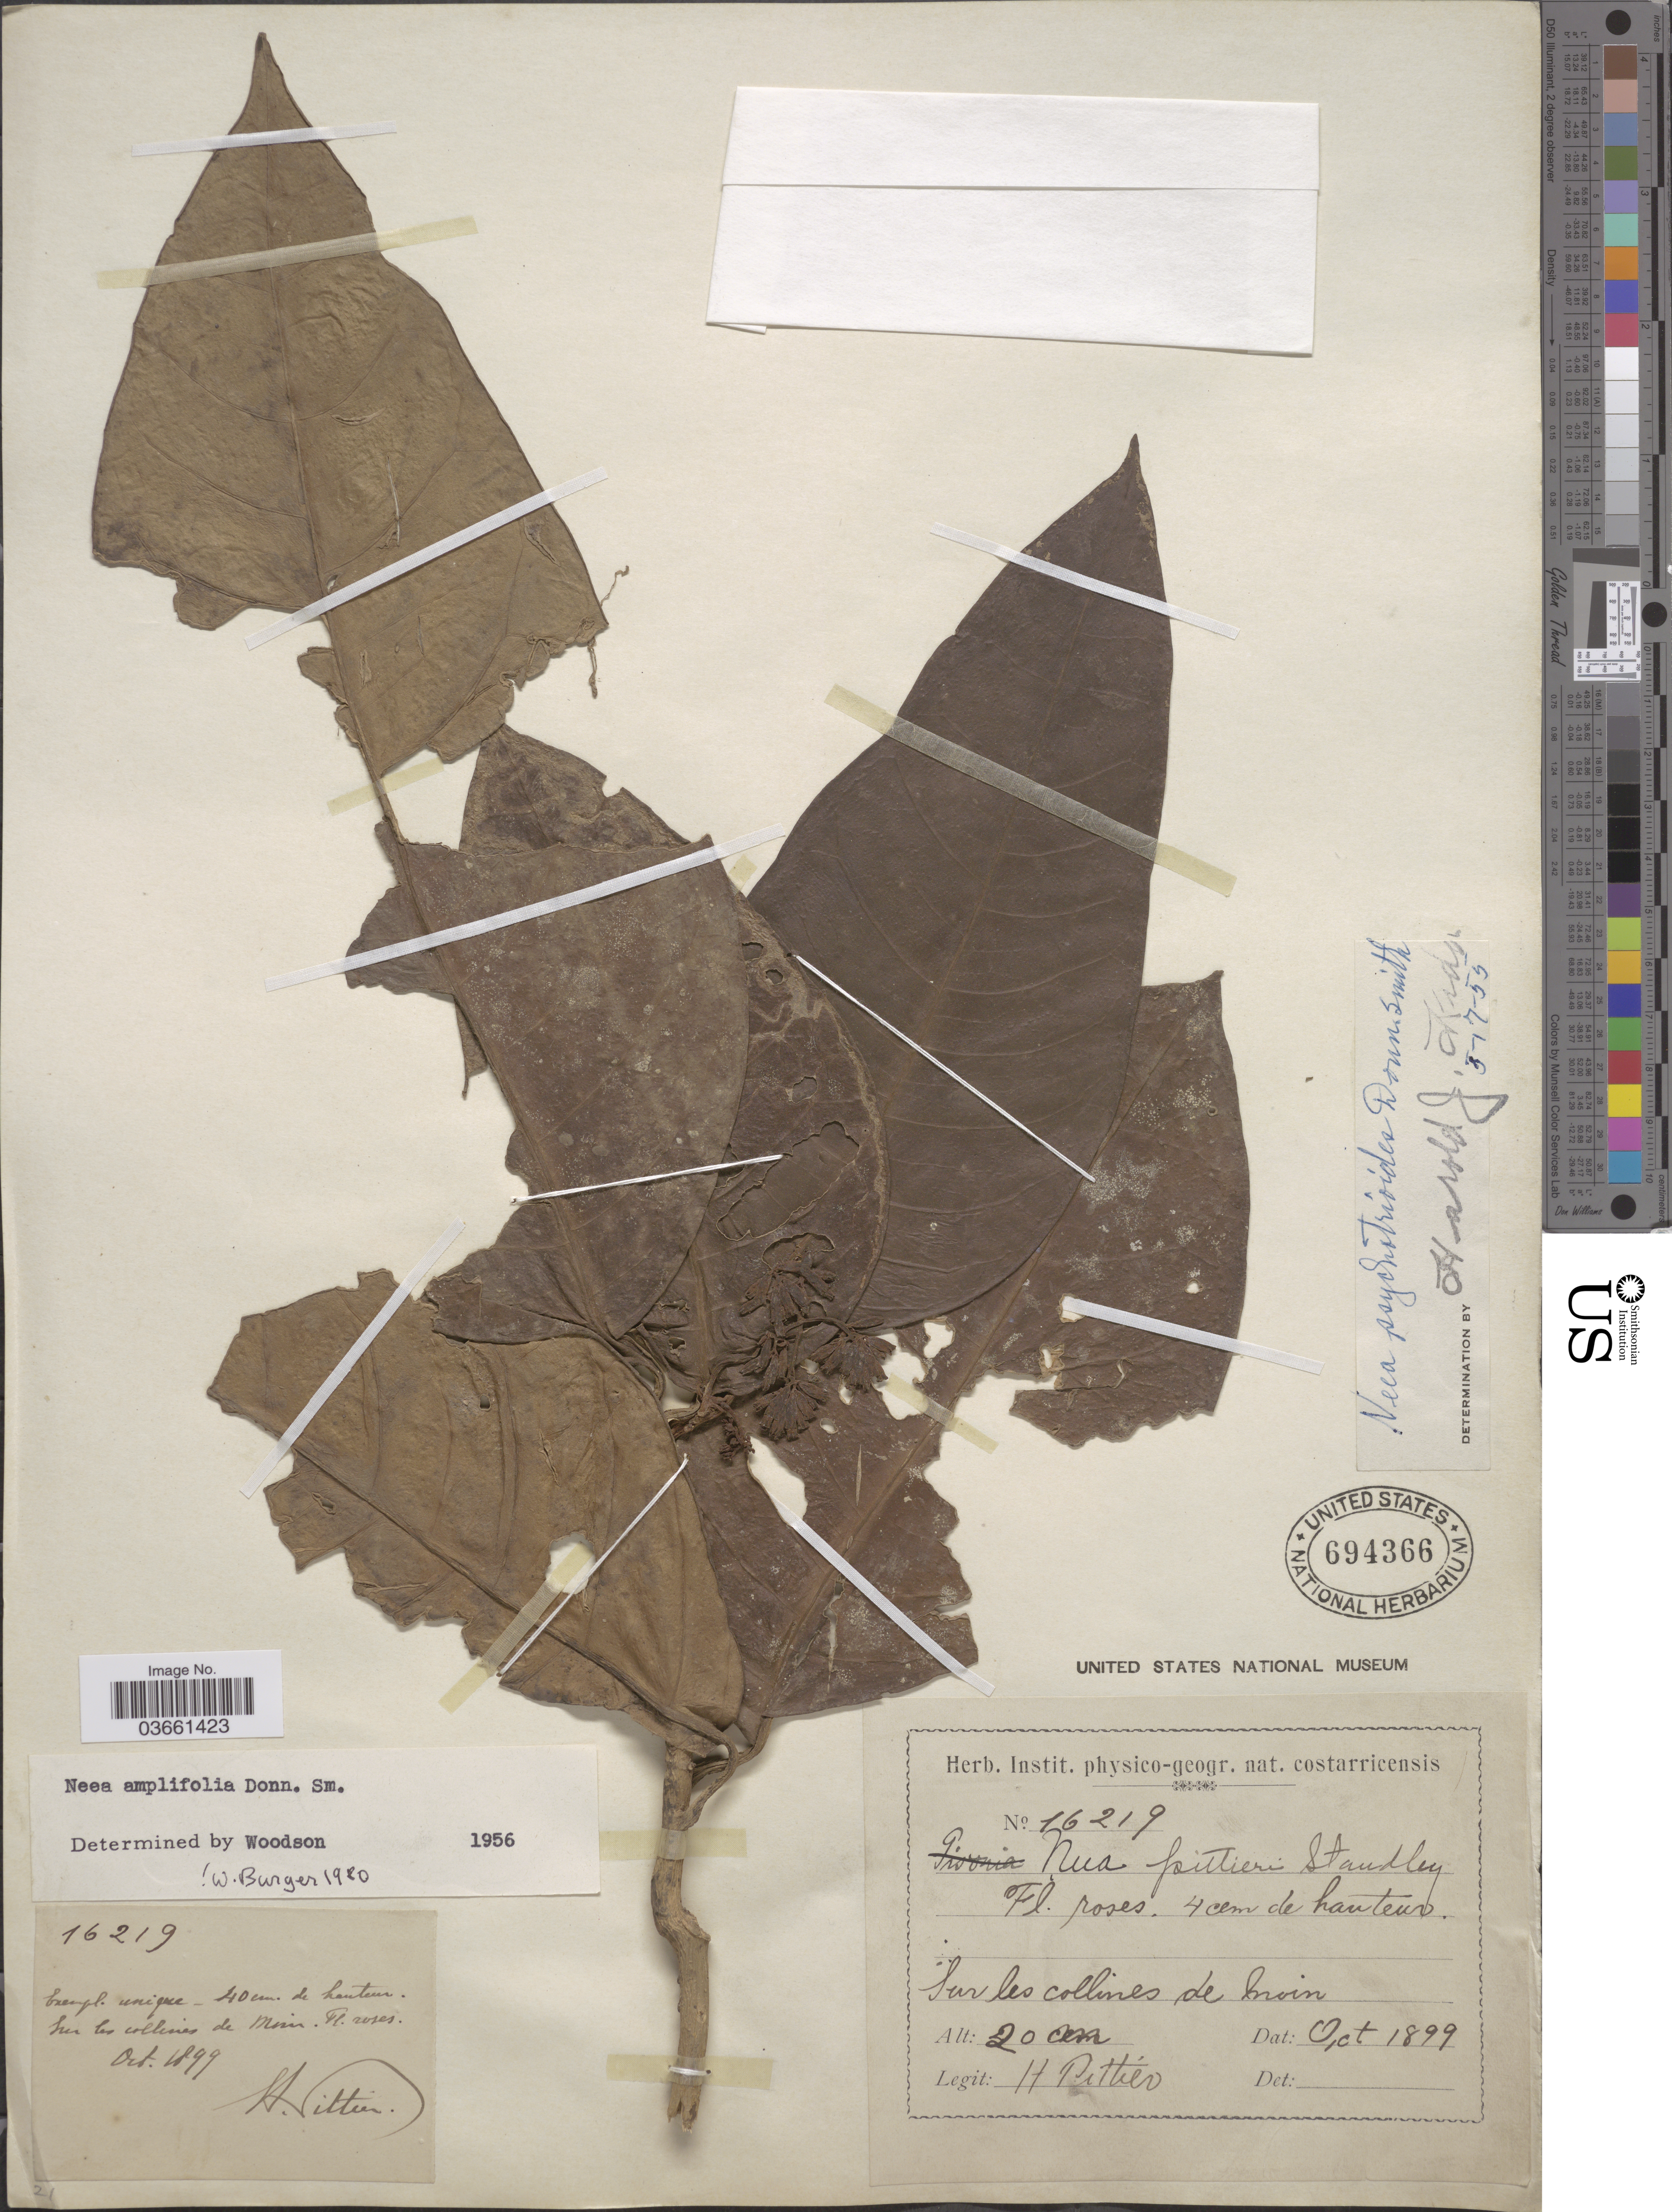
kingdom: Plantae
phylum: Tracheophyta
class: Magnoliopsida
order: Caryophyllales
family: Nyctaginaceae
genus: Neea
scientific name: Neea amplifolia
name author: Donn. Sm.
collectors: H. F. Pittier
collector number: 16219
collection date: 1899-10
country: Costa Rica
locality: Sur les collines de Moin.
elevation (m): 20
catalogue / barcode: US 694366